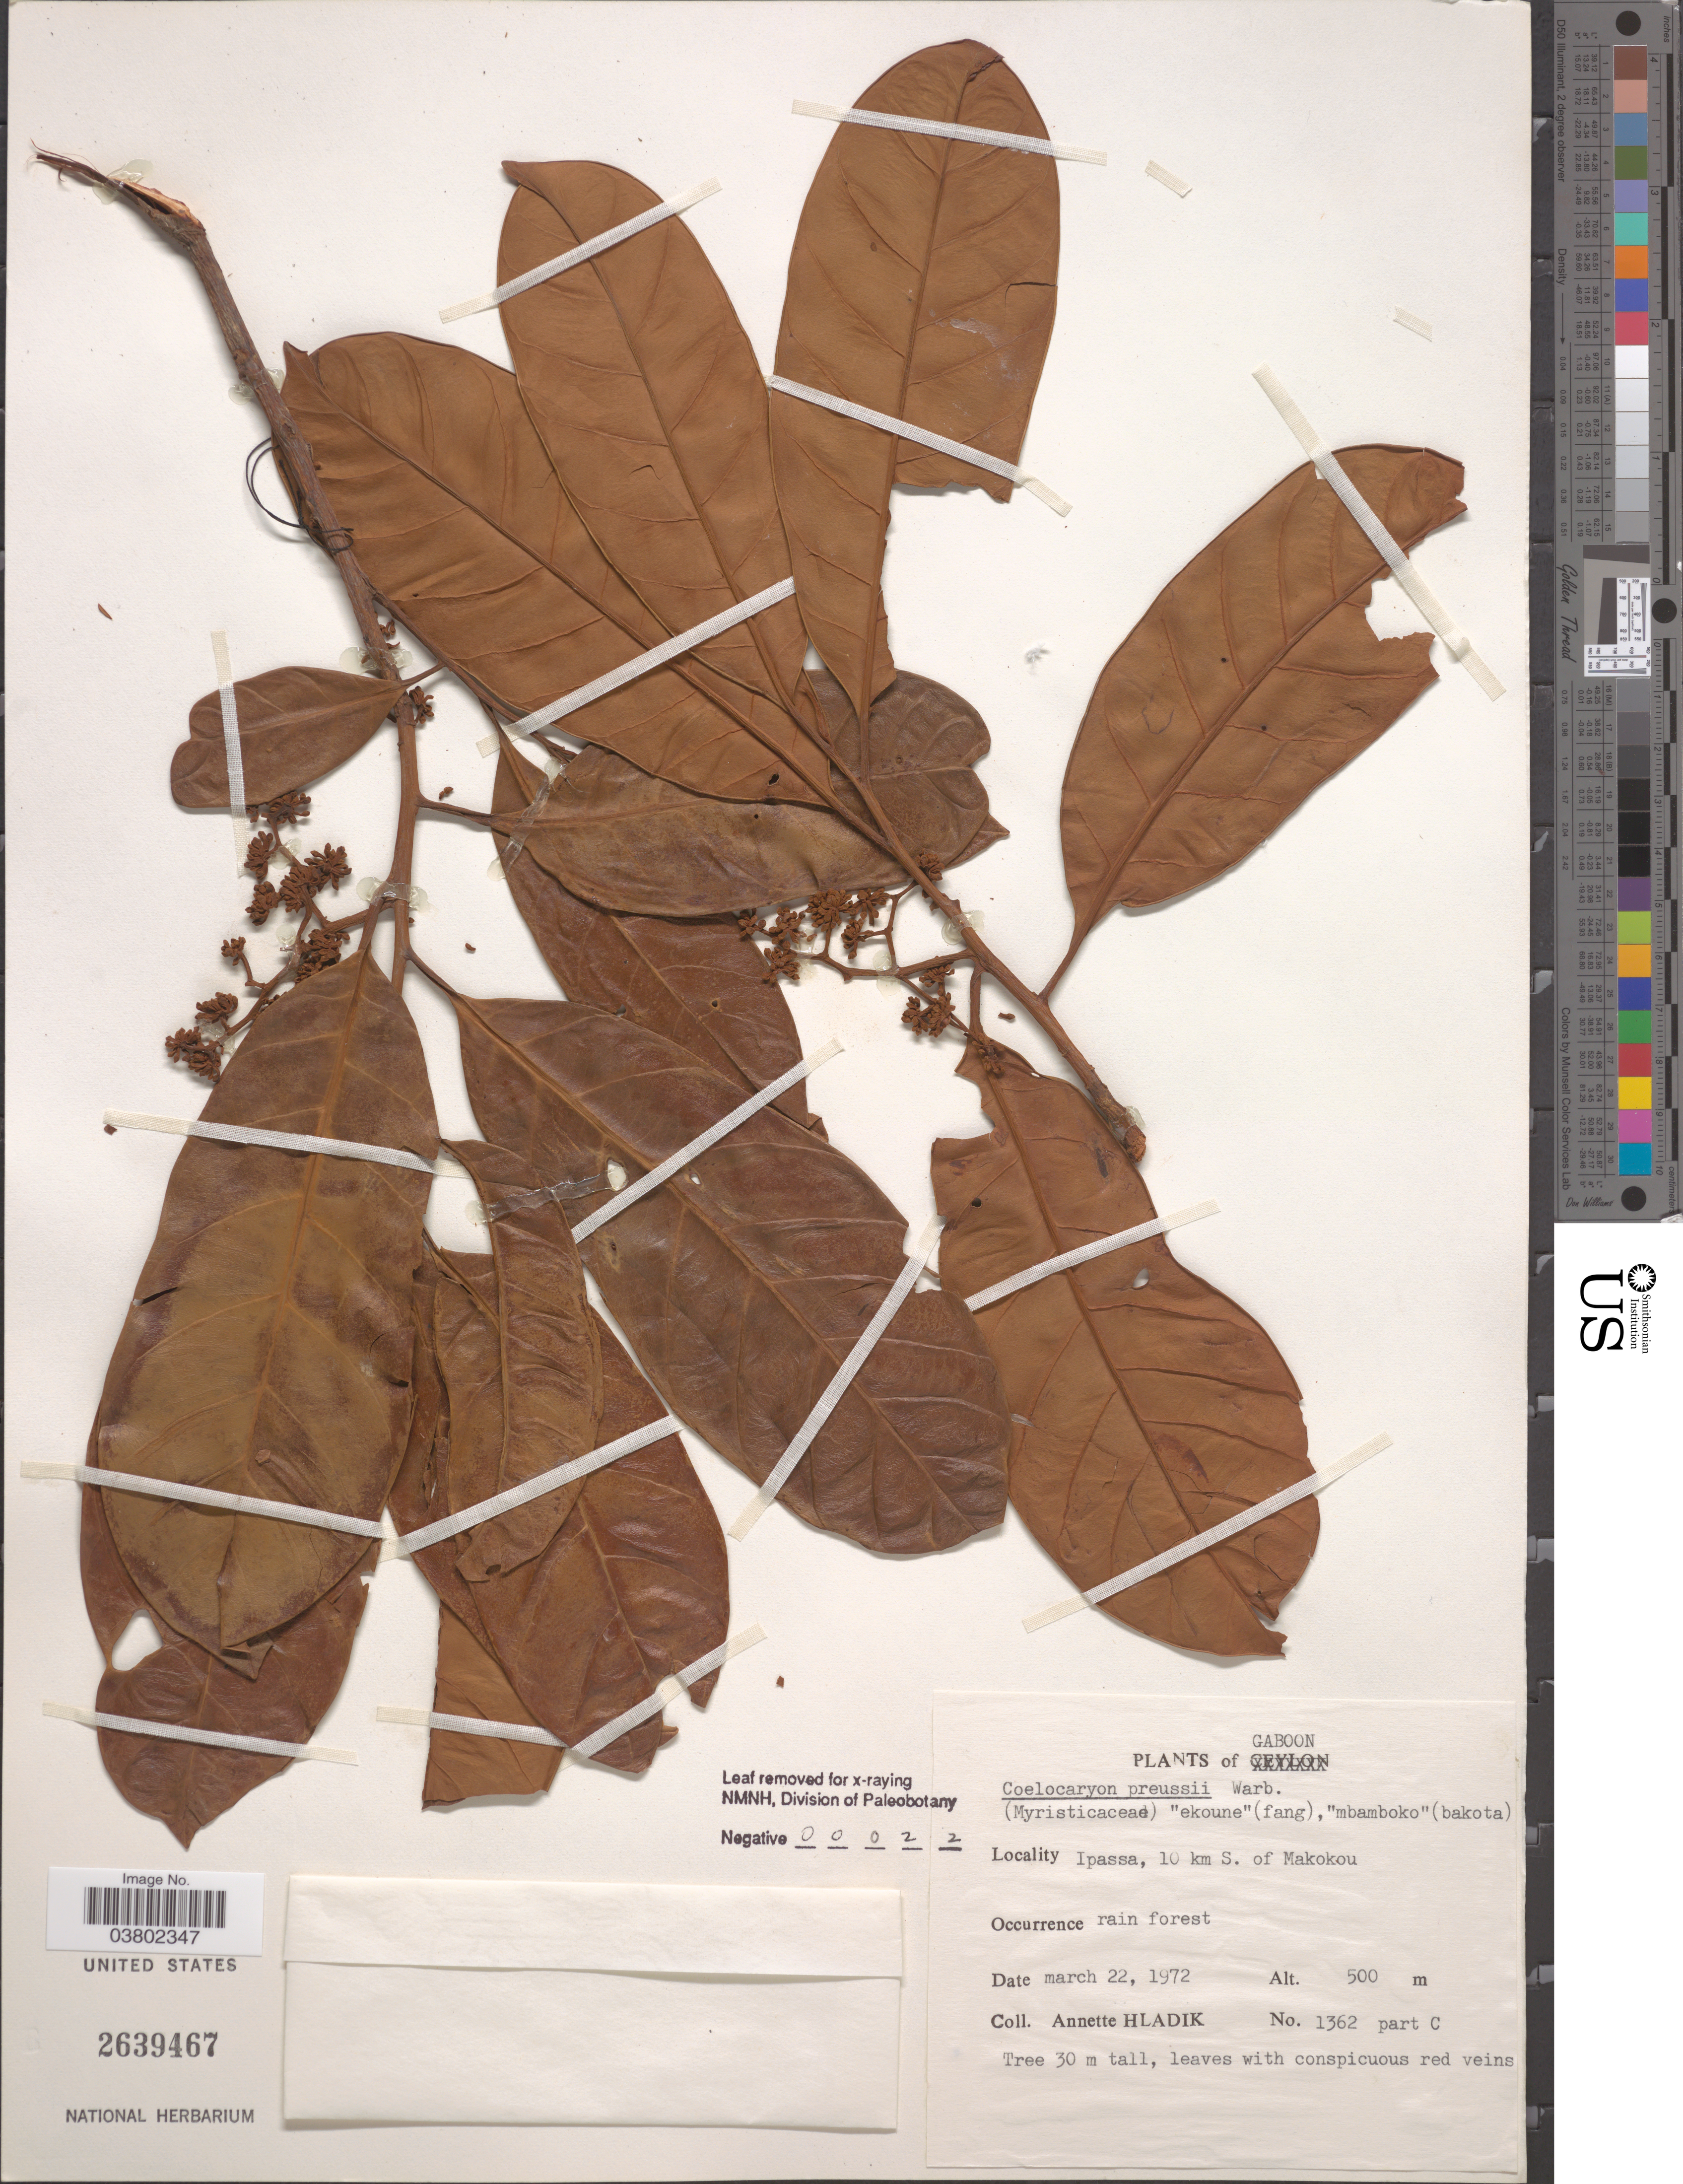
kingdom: Plantae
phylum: Tracheophyta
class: Magnoliopsida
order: Magnoliales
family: Myristicaceae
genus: Coelocaryon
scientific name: Coelocaryon preussii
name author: Warb.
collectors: A. Hladik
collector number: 1362 part C?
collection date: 1972-03-22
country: Gabon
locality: Gaboon. Ipassa, 10 km S. of Makokou.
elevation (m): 500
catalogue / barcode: US 2639467